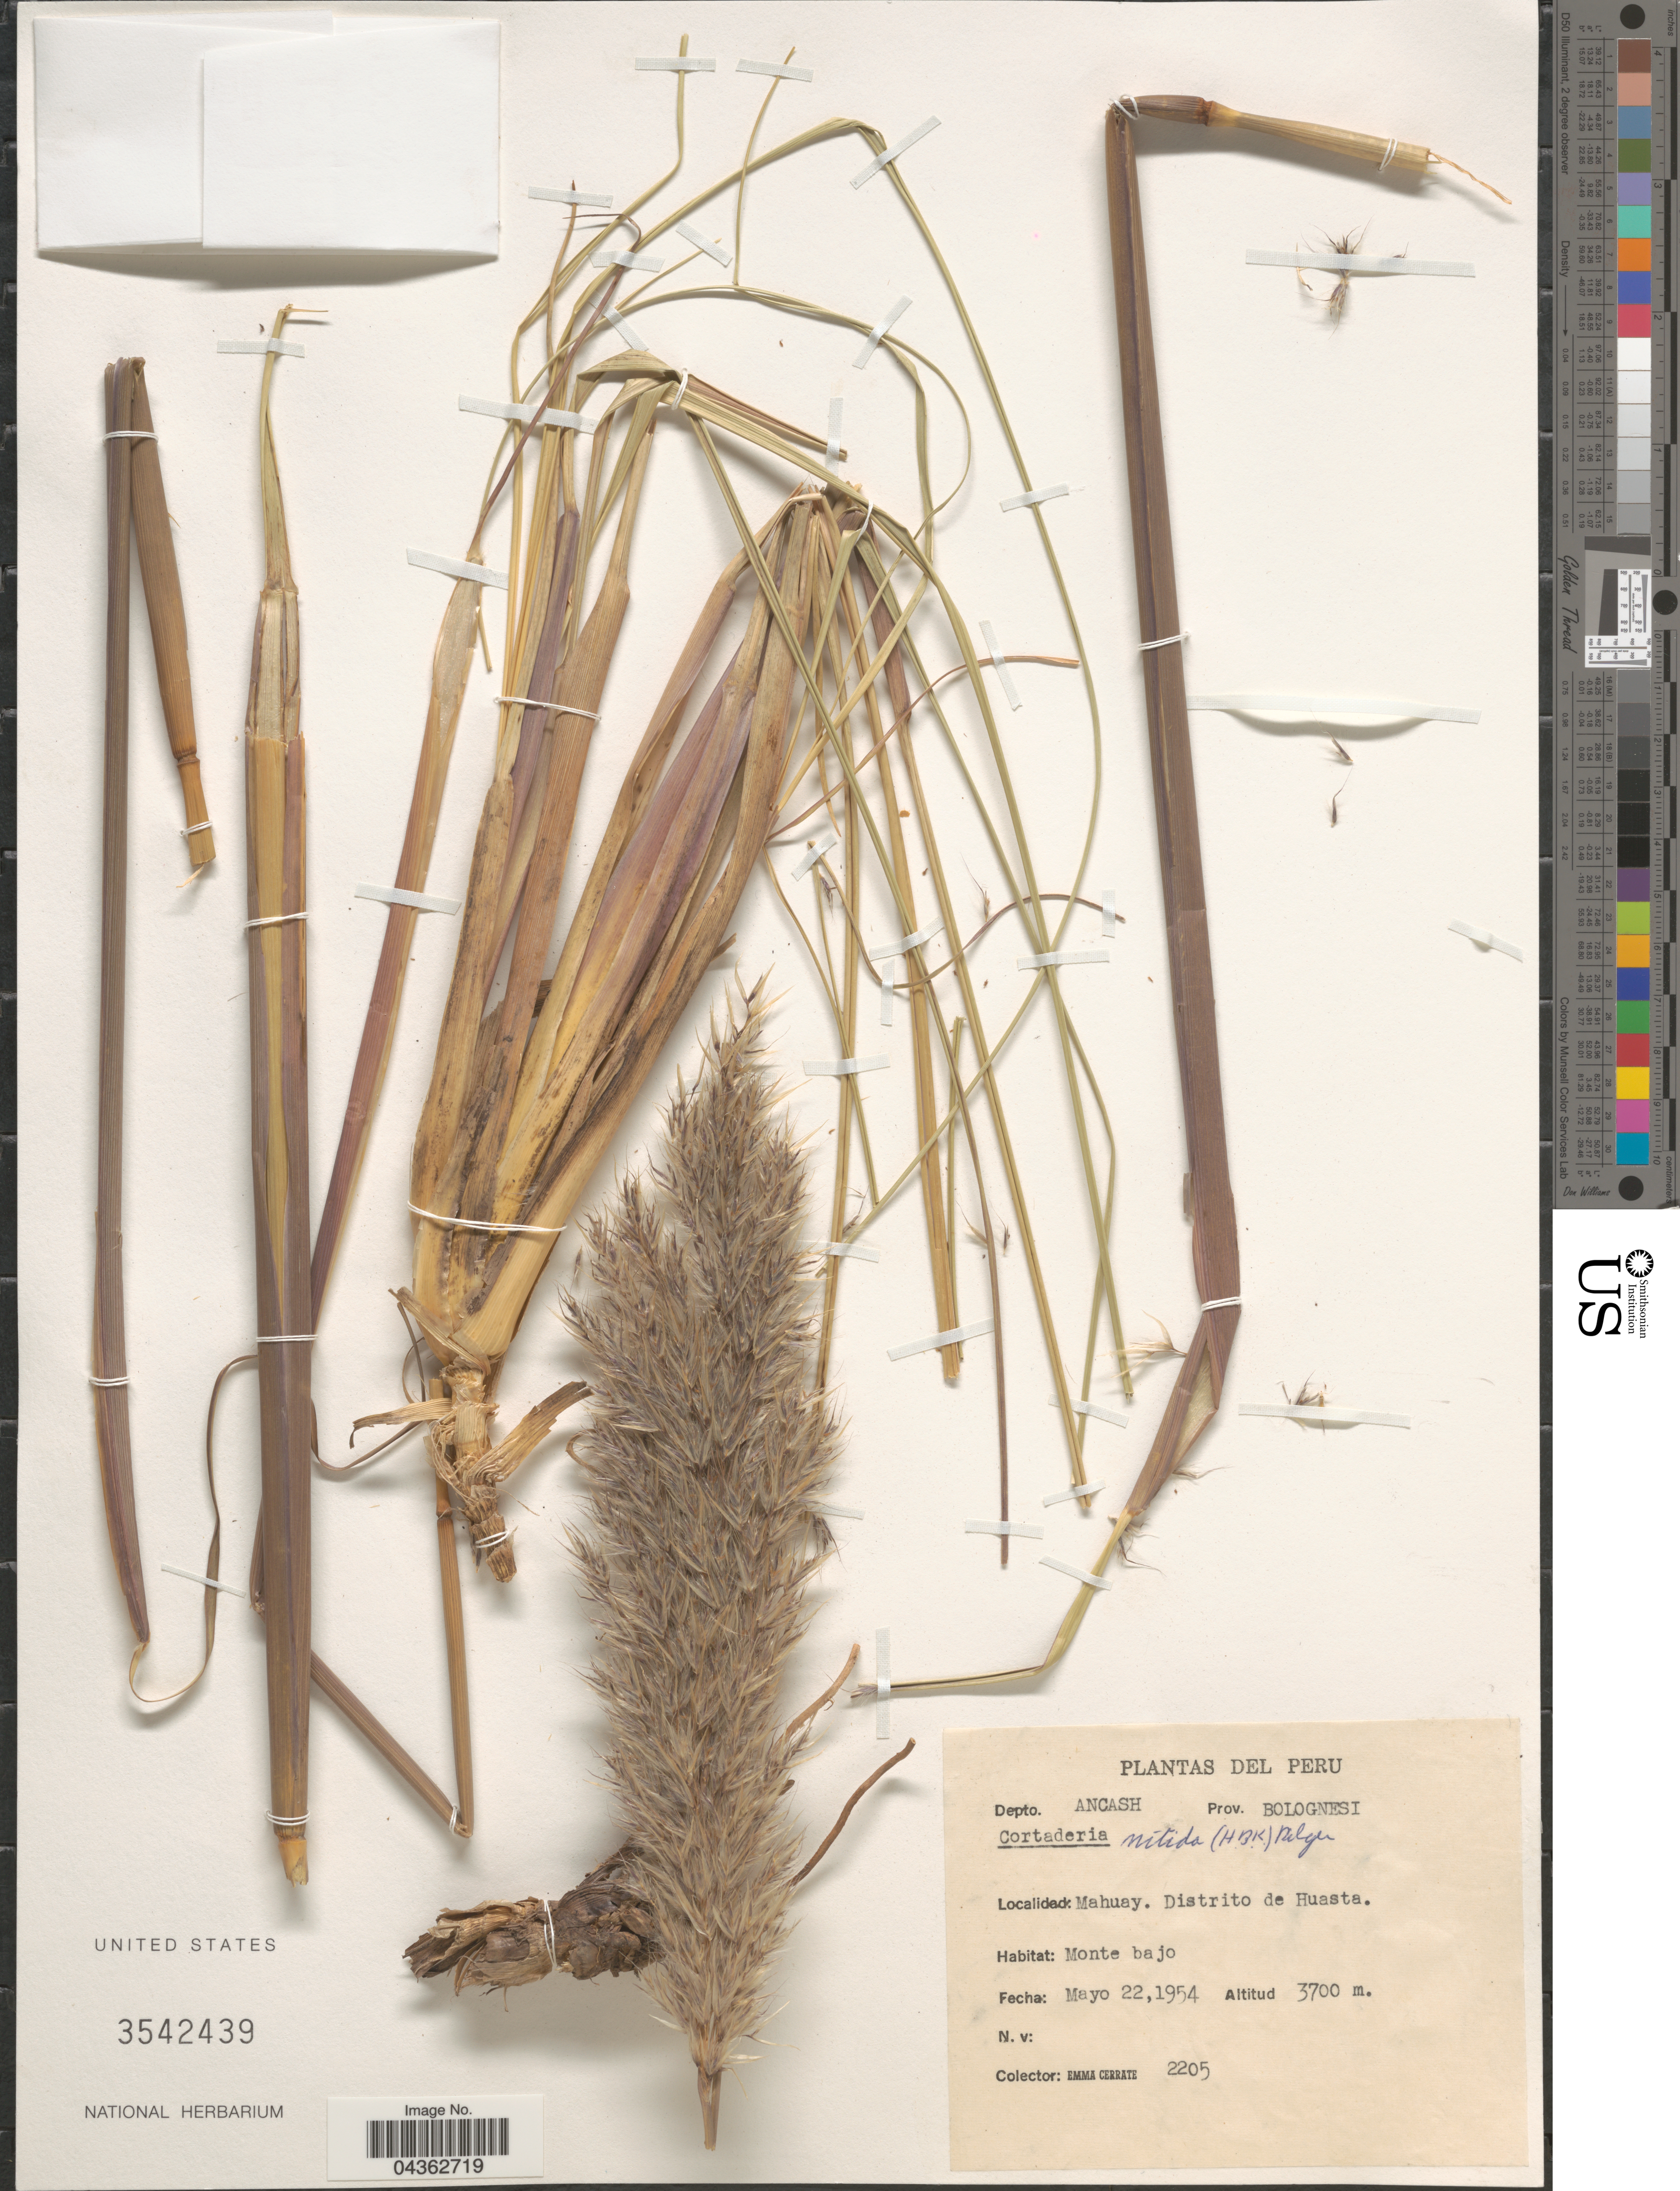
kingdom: Plantae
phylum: Tracheophyta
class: Liliopsida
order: Poales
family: Poaceae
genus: Cortaderia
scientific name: Cortaderia nitida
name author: (Kunth) Pilg.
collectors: E. Cerrate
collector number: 2205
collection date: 1954-05-22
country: Peru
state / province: Ancash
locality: Depto. Ancash. Prov. Bolognesi. Mahuay. Distrito de Huasta.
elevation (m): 3700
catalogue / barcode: US 3542439